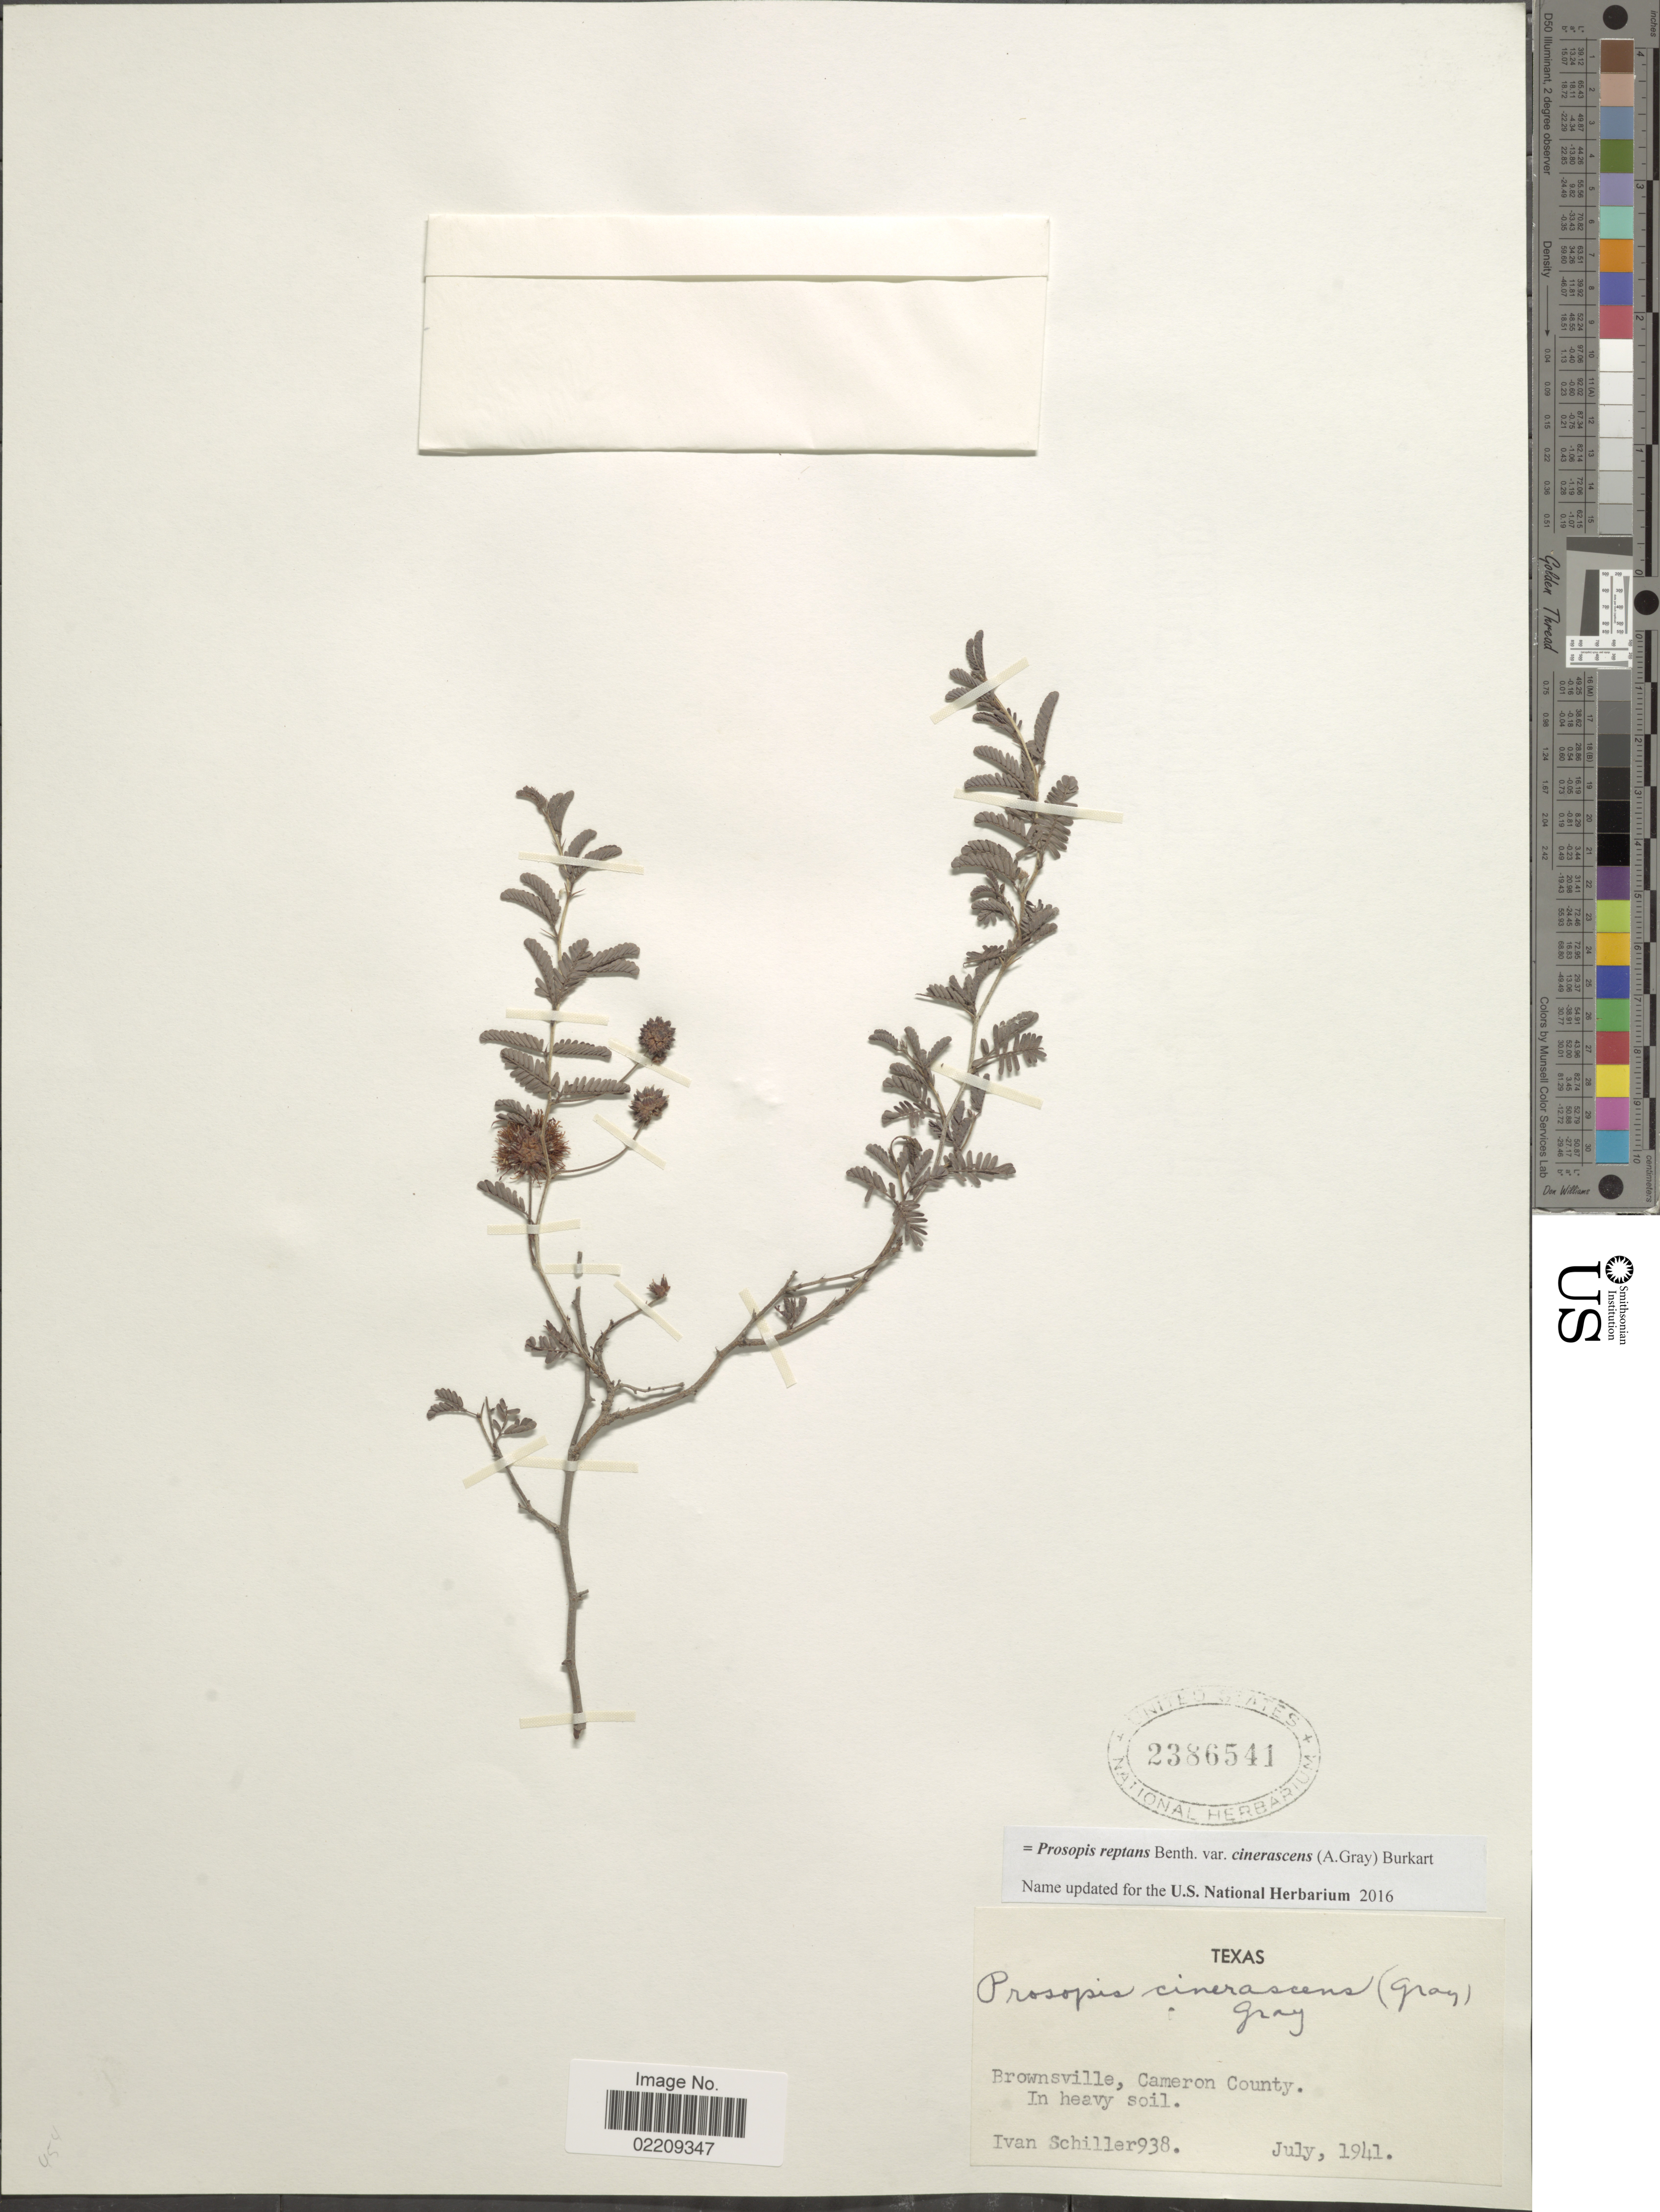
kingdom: Plantae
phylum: Tracheophyta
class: Magnoliopsida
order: Fabales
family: Fabaceae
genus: Strombocarpa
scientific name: Strombocarpa cinerascens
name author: A. Gray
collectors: I. Schiller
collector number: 938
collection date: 1941-07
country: United States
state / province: Texas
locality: Brownsville, Cameron County.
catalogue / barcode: US 2386541